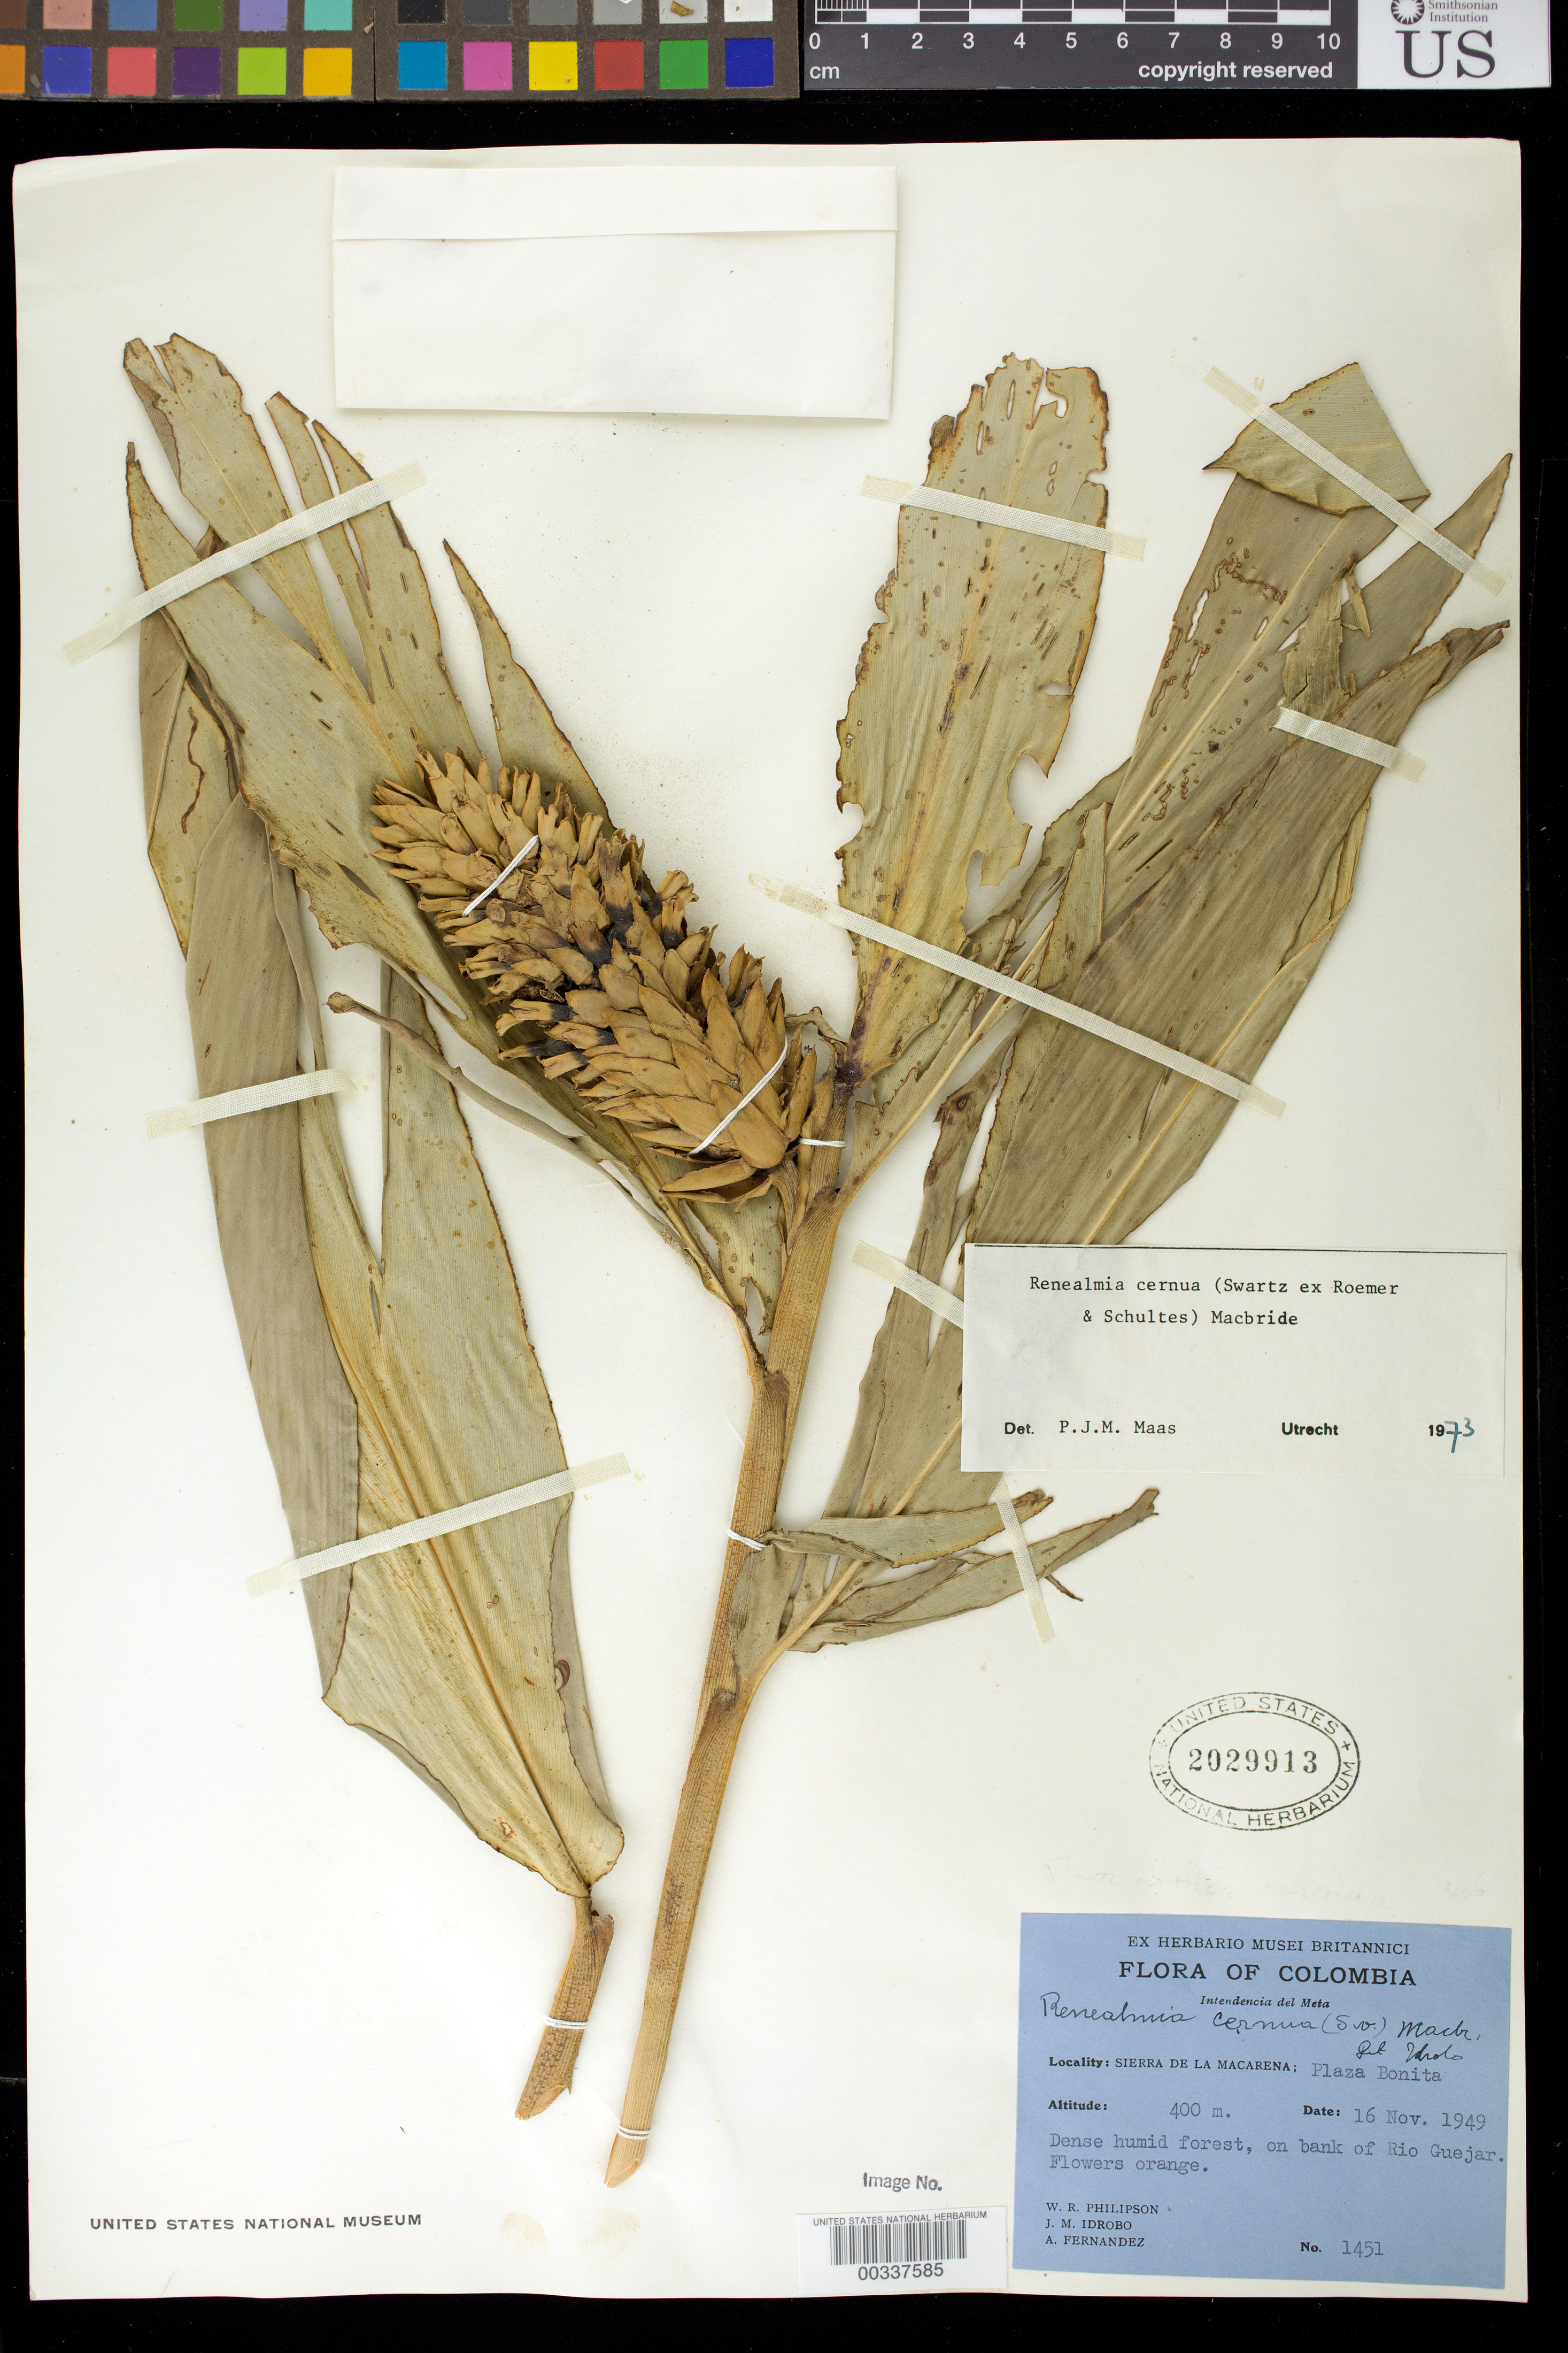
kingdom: Plantae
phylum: Tracheophyta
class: Liliopsida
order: Zingiberales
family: Zingiberaceae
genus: Renealmia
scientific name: Renealmia cernua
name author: (Sw. ex Roem. & Schult.) J.F. Macbr.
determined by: Maas, Paul J. M.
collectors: W. R. Philipson, J. M. Idrobo & Á. Fernández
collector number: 1451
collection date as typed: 16 Nov 1949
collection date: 1949-11-16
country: Colombia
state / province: Meta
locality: Sierra de la Macarena; Plaza Bonita, on bank of Rio Guejar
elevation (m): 400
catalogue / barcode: US 2029913